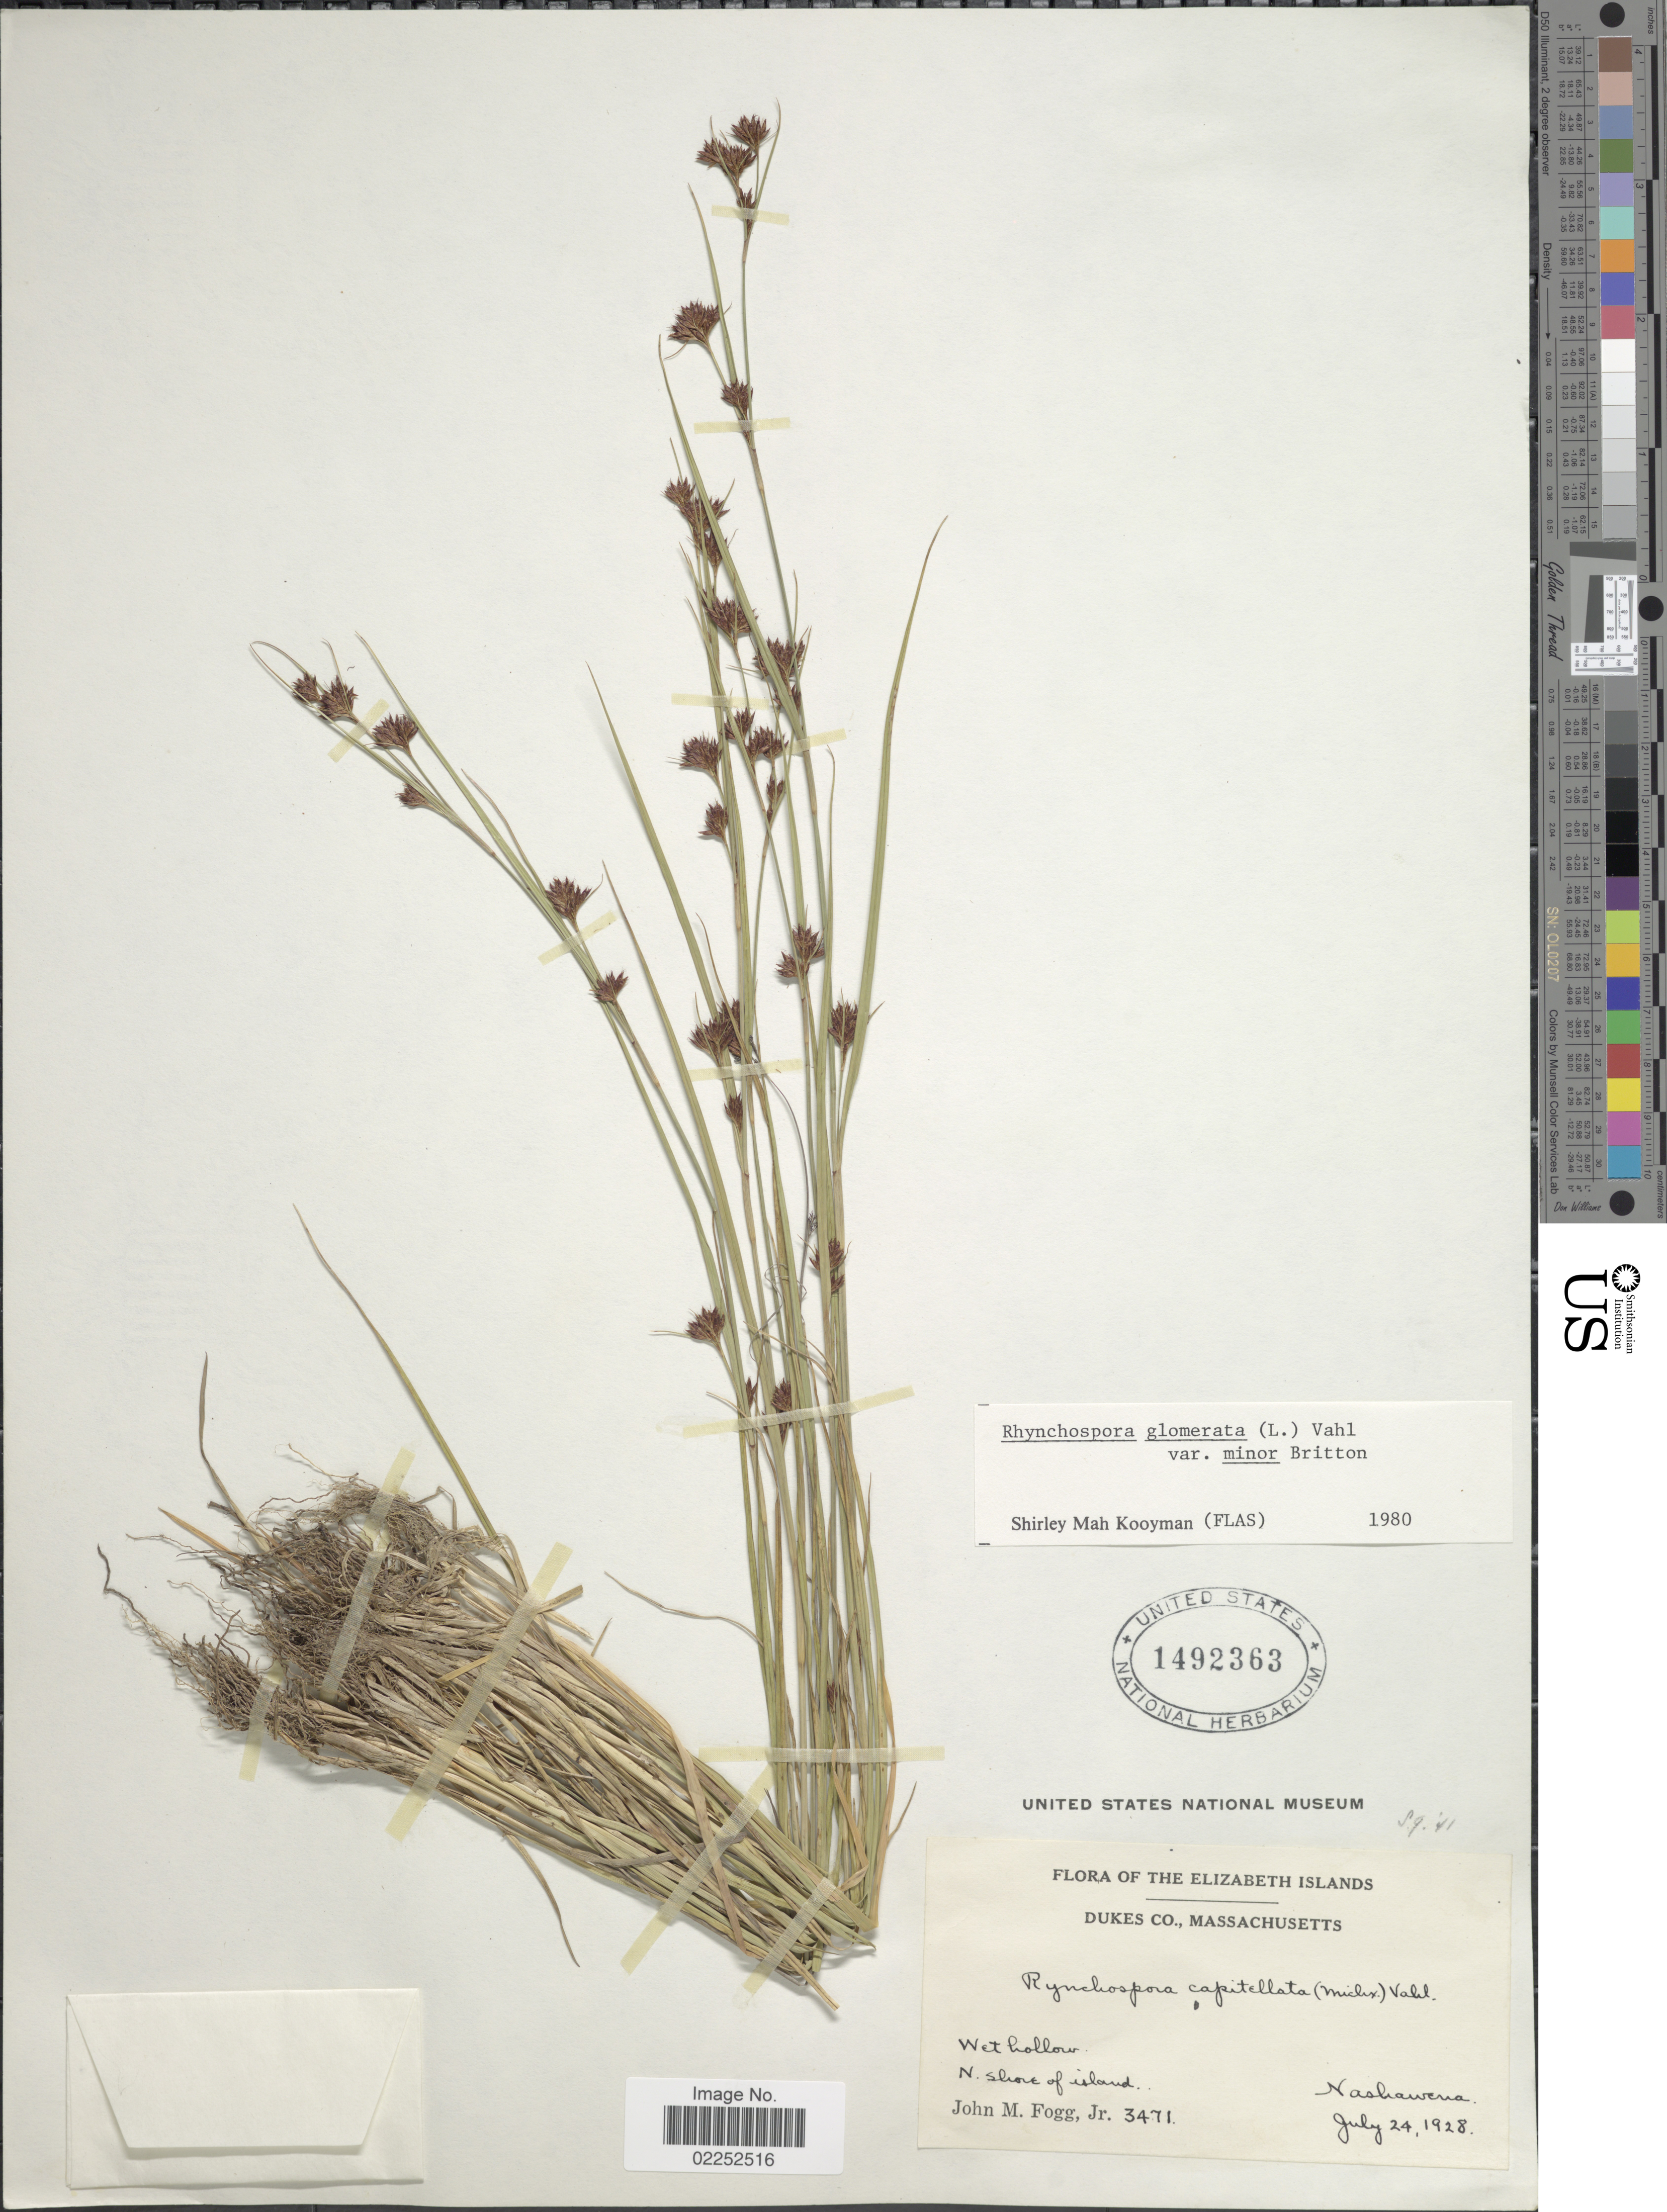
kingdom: Plantae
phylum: Tracheophyta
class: Liliopsida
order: Poales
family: Cyperaceae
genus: Rhynchospora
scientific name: Rhynchospora capitellata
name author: (Michx.) Vahl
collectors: J. Fogg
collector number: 3471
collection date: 1928-07-24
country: United States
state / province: Massachusetts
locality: The Elizabeth Islands, Dukes Co., Wet hollow, N shore of island, Nashawena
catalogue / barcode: US 1492363